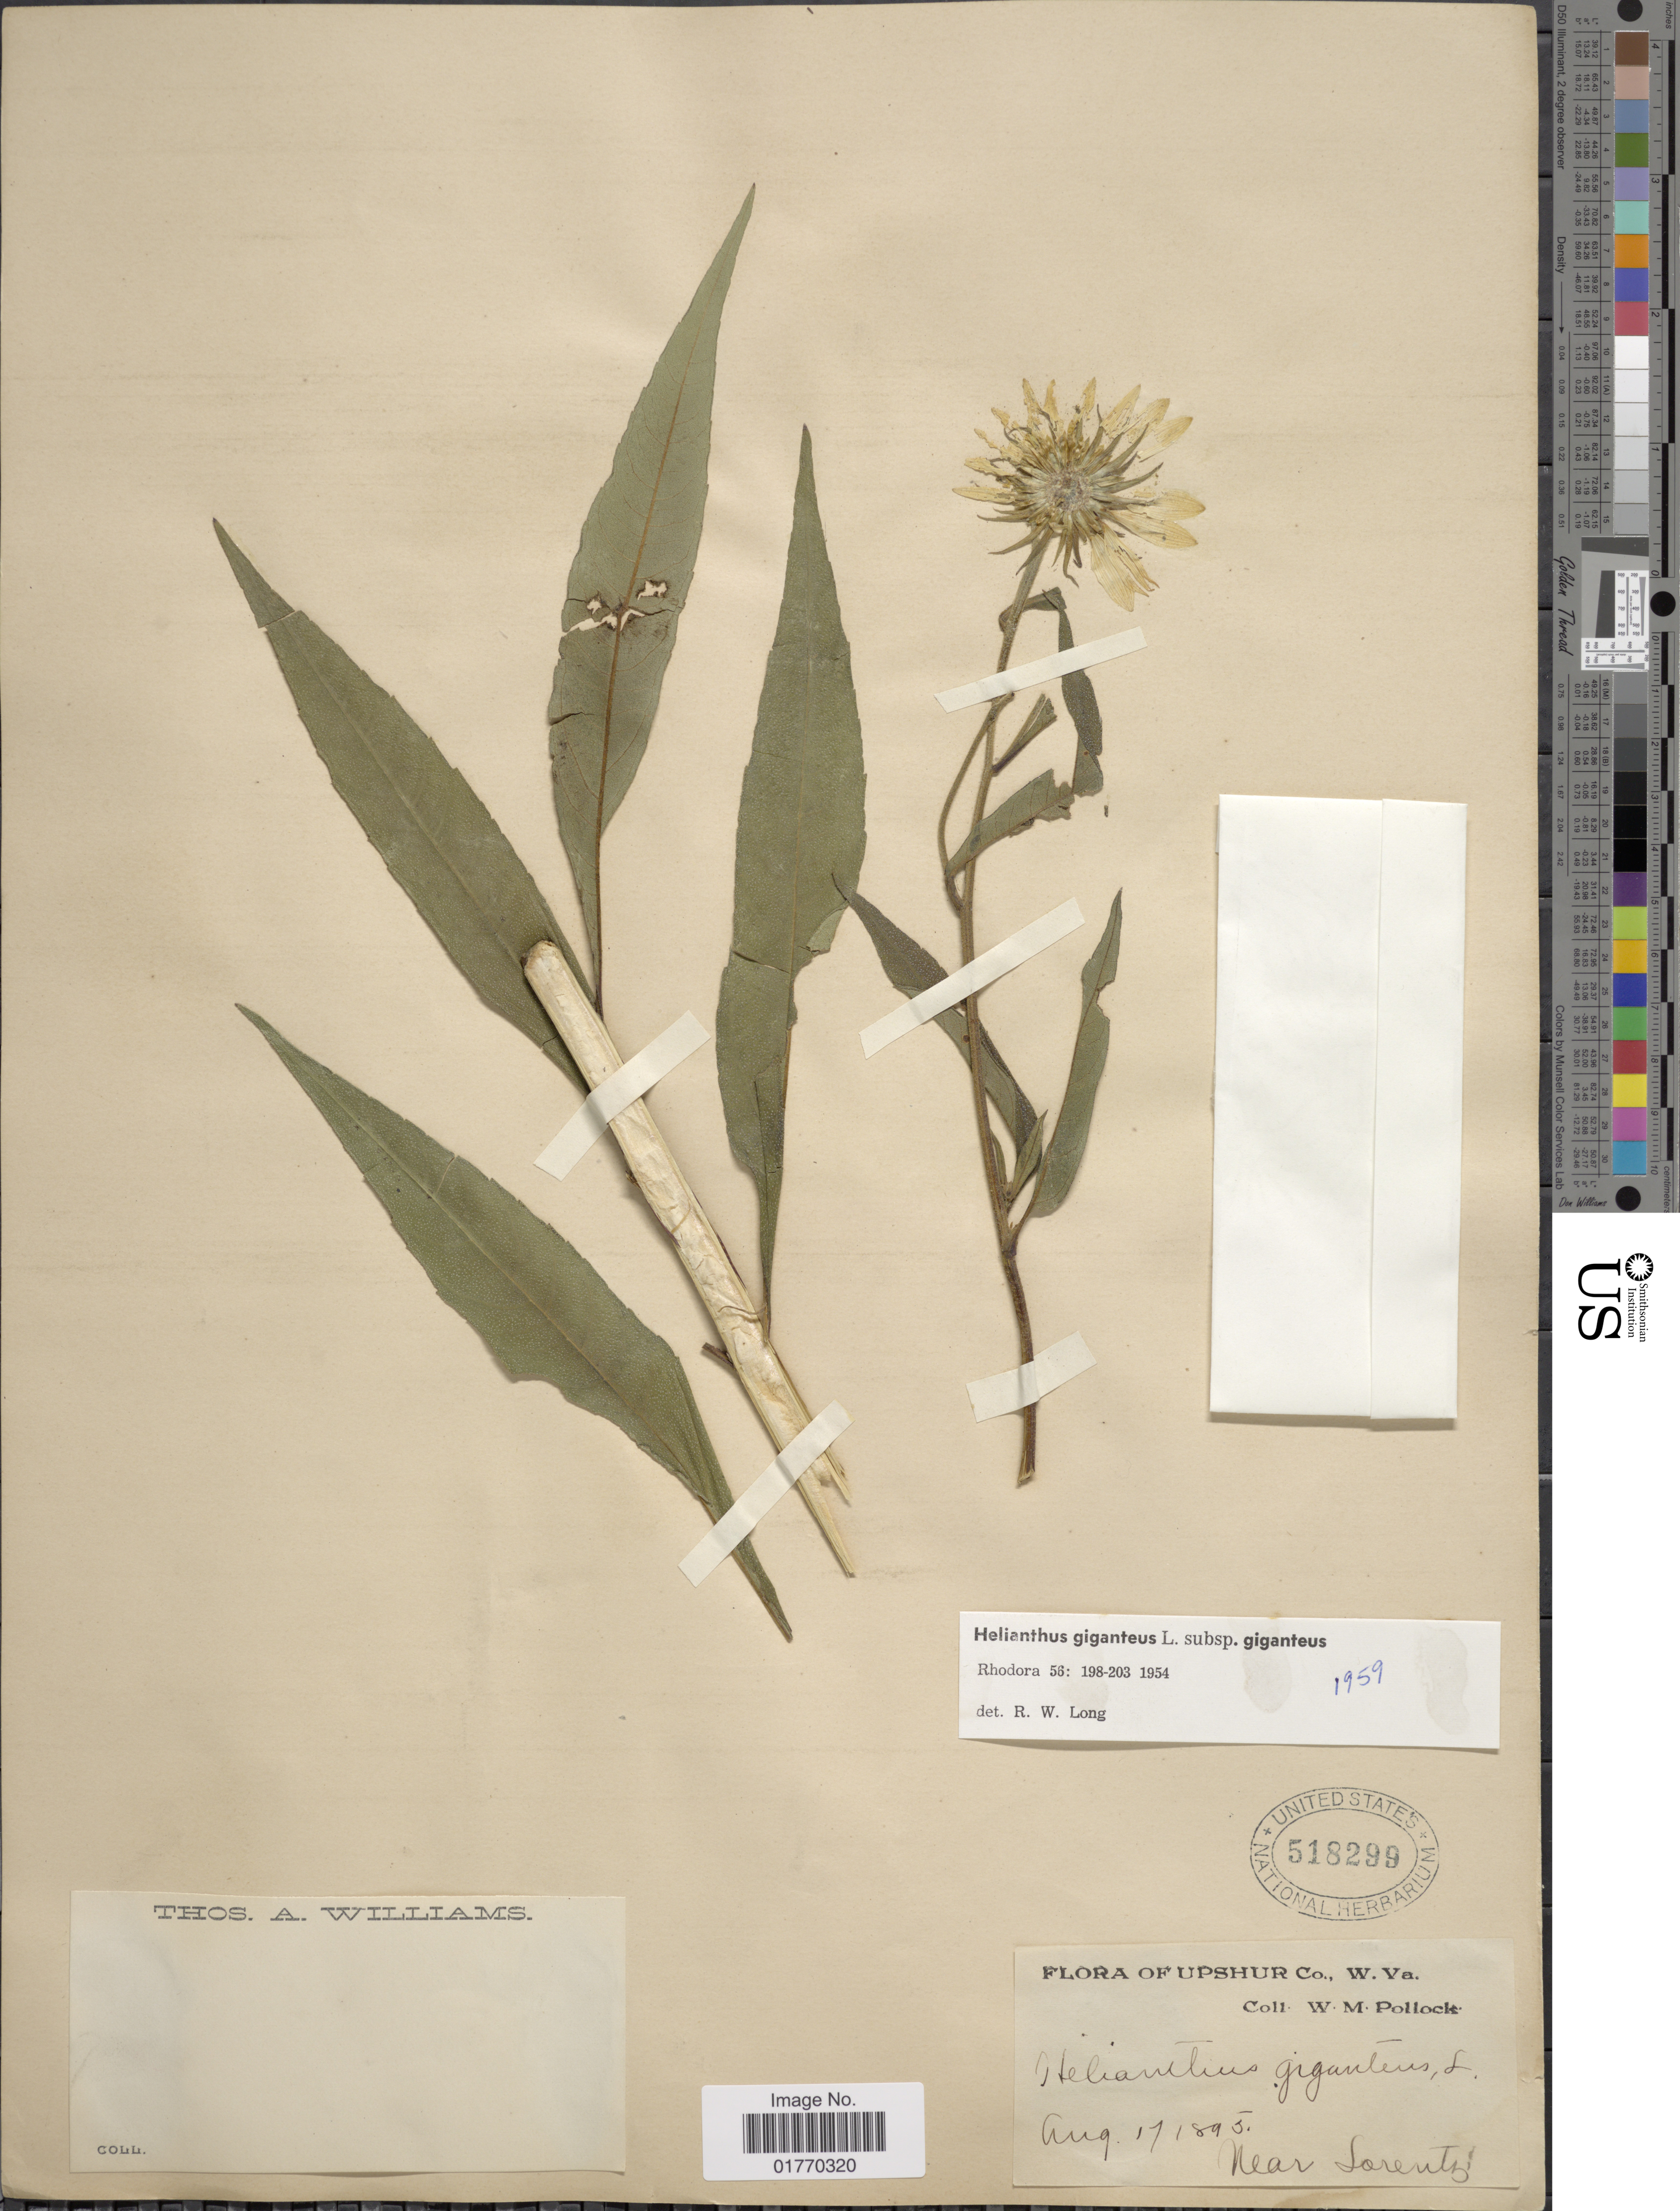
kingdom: Plantae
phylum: Tracheophyta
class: Magnoliopsida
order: Asterales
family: Asteraceae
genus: Helianthus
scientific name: Helianthus giganteus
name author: L.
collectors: W. M. Pollock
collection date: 1895-08-17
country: United States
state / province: West Virginia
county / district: Upshur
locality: W. Va.Near Lorentz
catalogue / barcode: US 518299